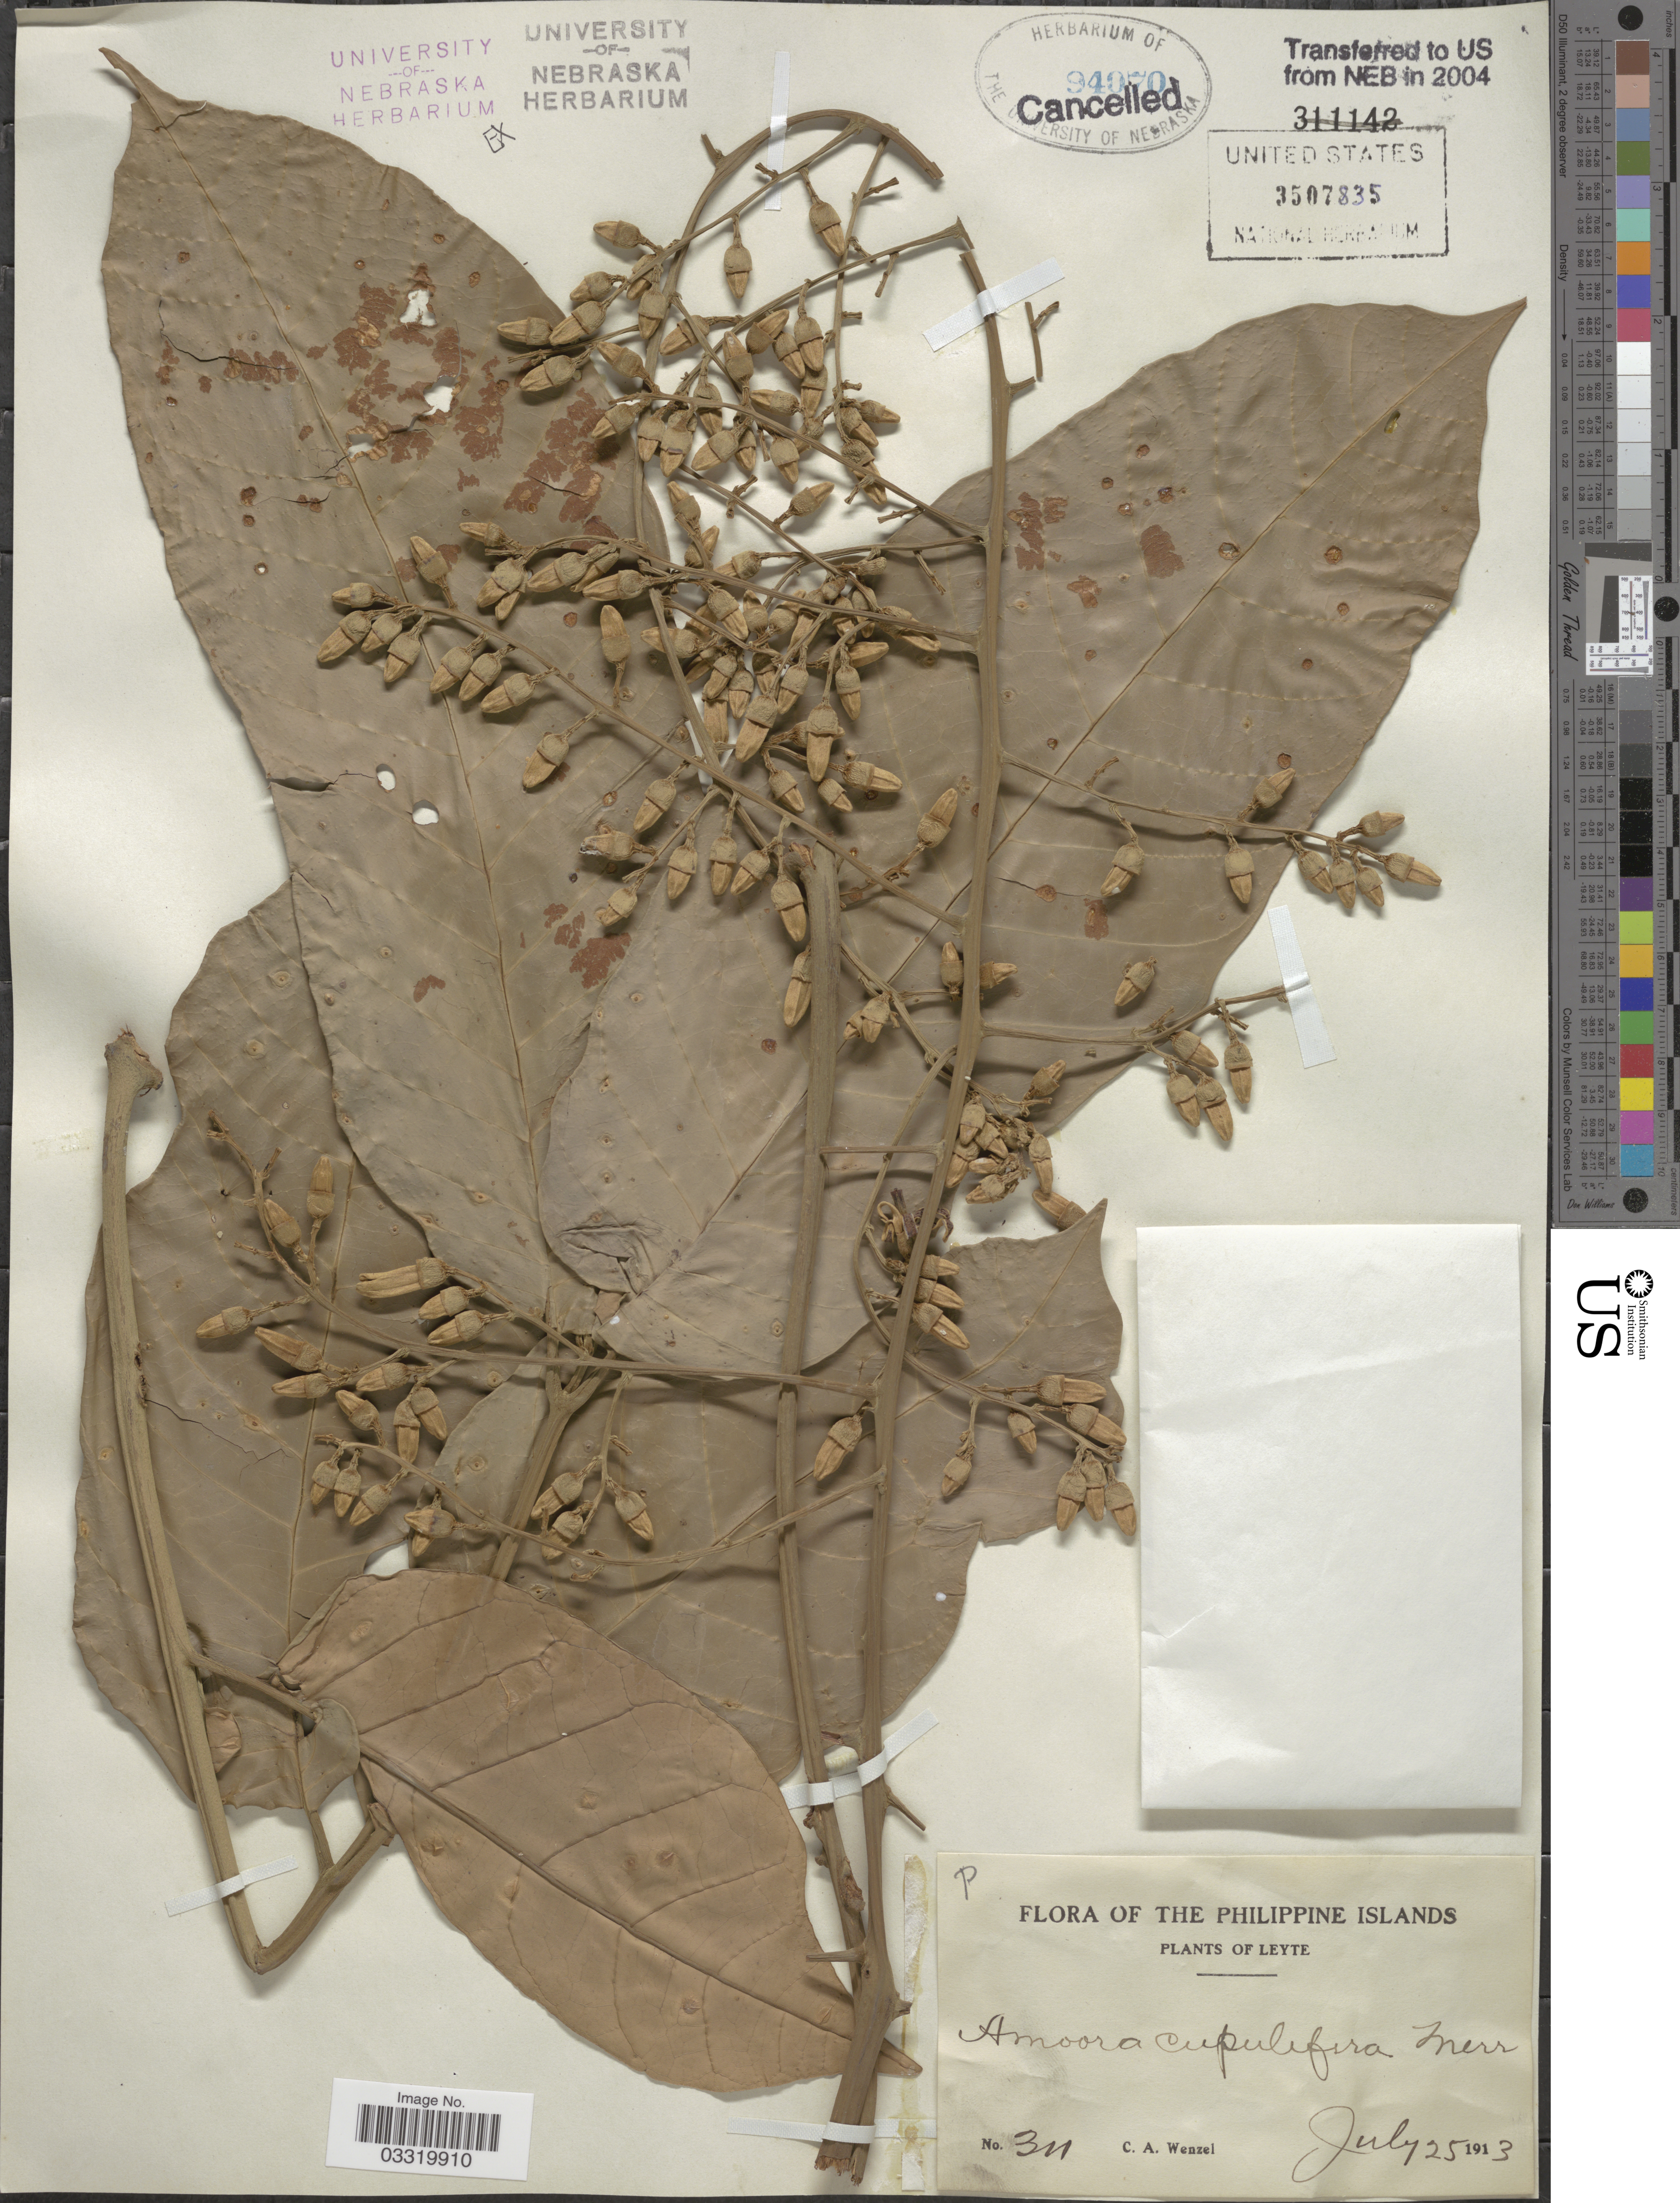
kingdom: Plantae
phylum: Tracheophyta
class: Magnoliopsida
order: Sapindales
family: Meliaceae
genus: Aphanamixis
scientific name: Aphanamixis polystachya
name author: (Wall.) R. Parker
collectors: C. Wenzel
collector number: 311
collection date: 1913-07-25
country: Philippines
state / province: Eastern Visayas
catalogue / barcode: US 3507835